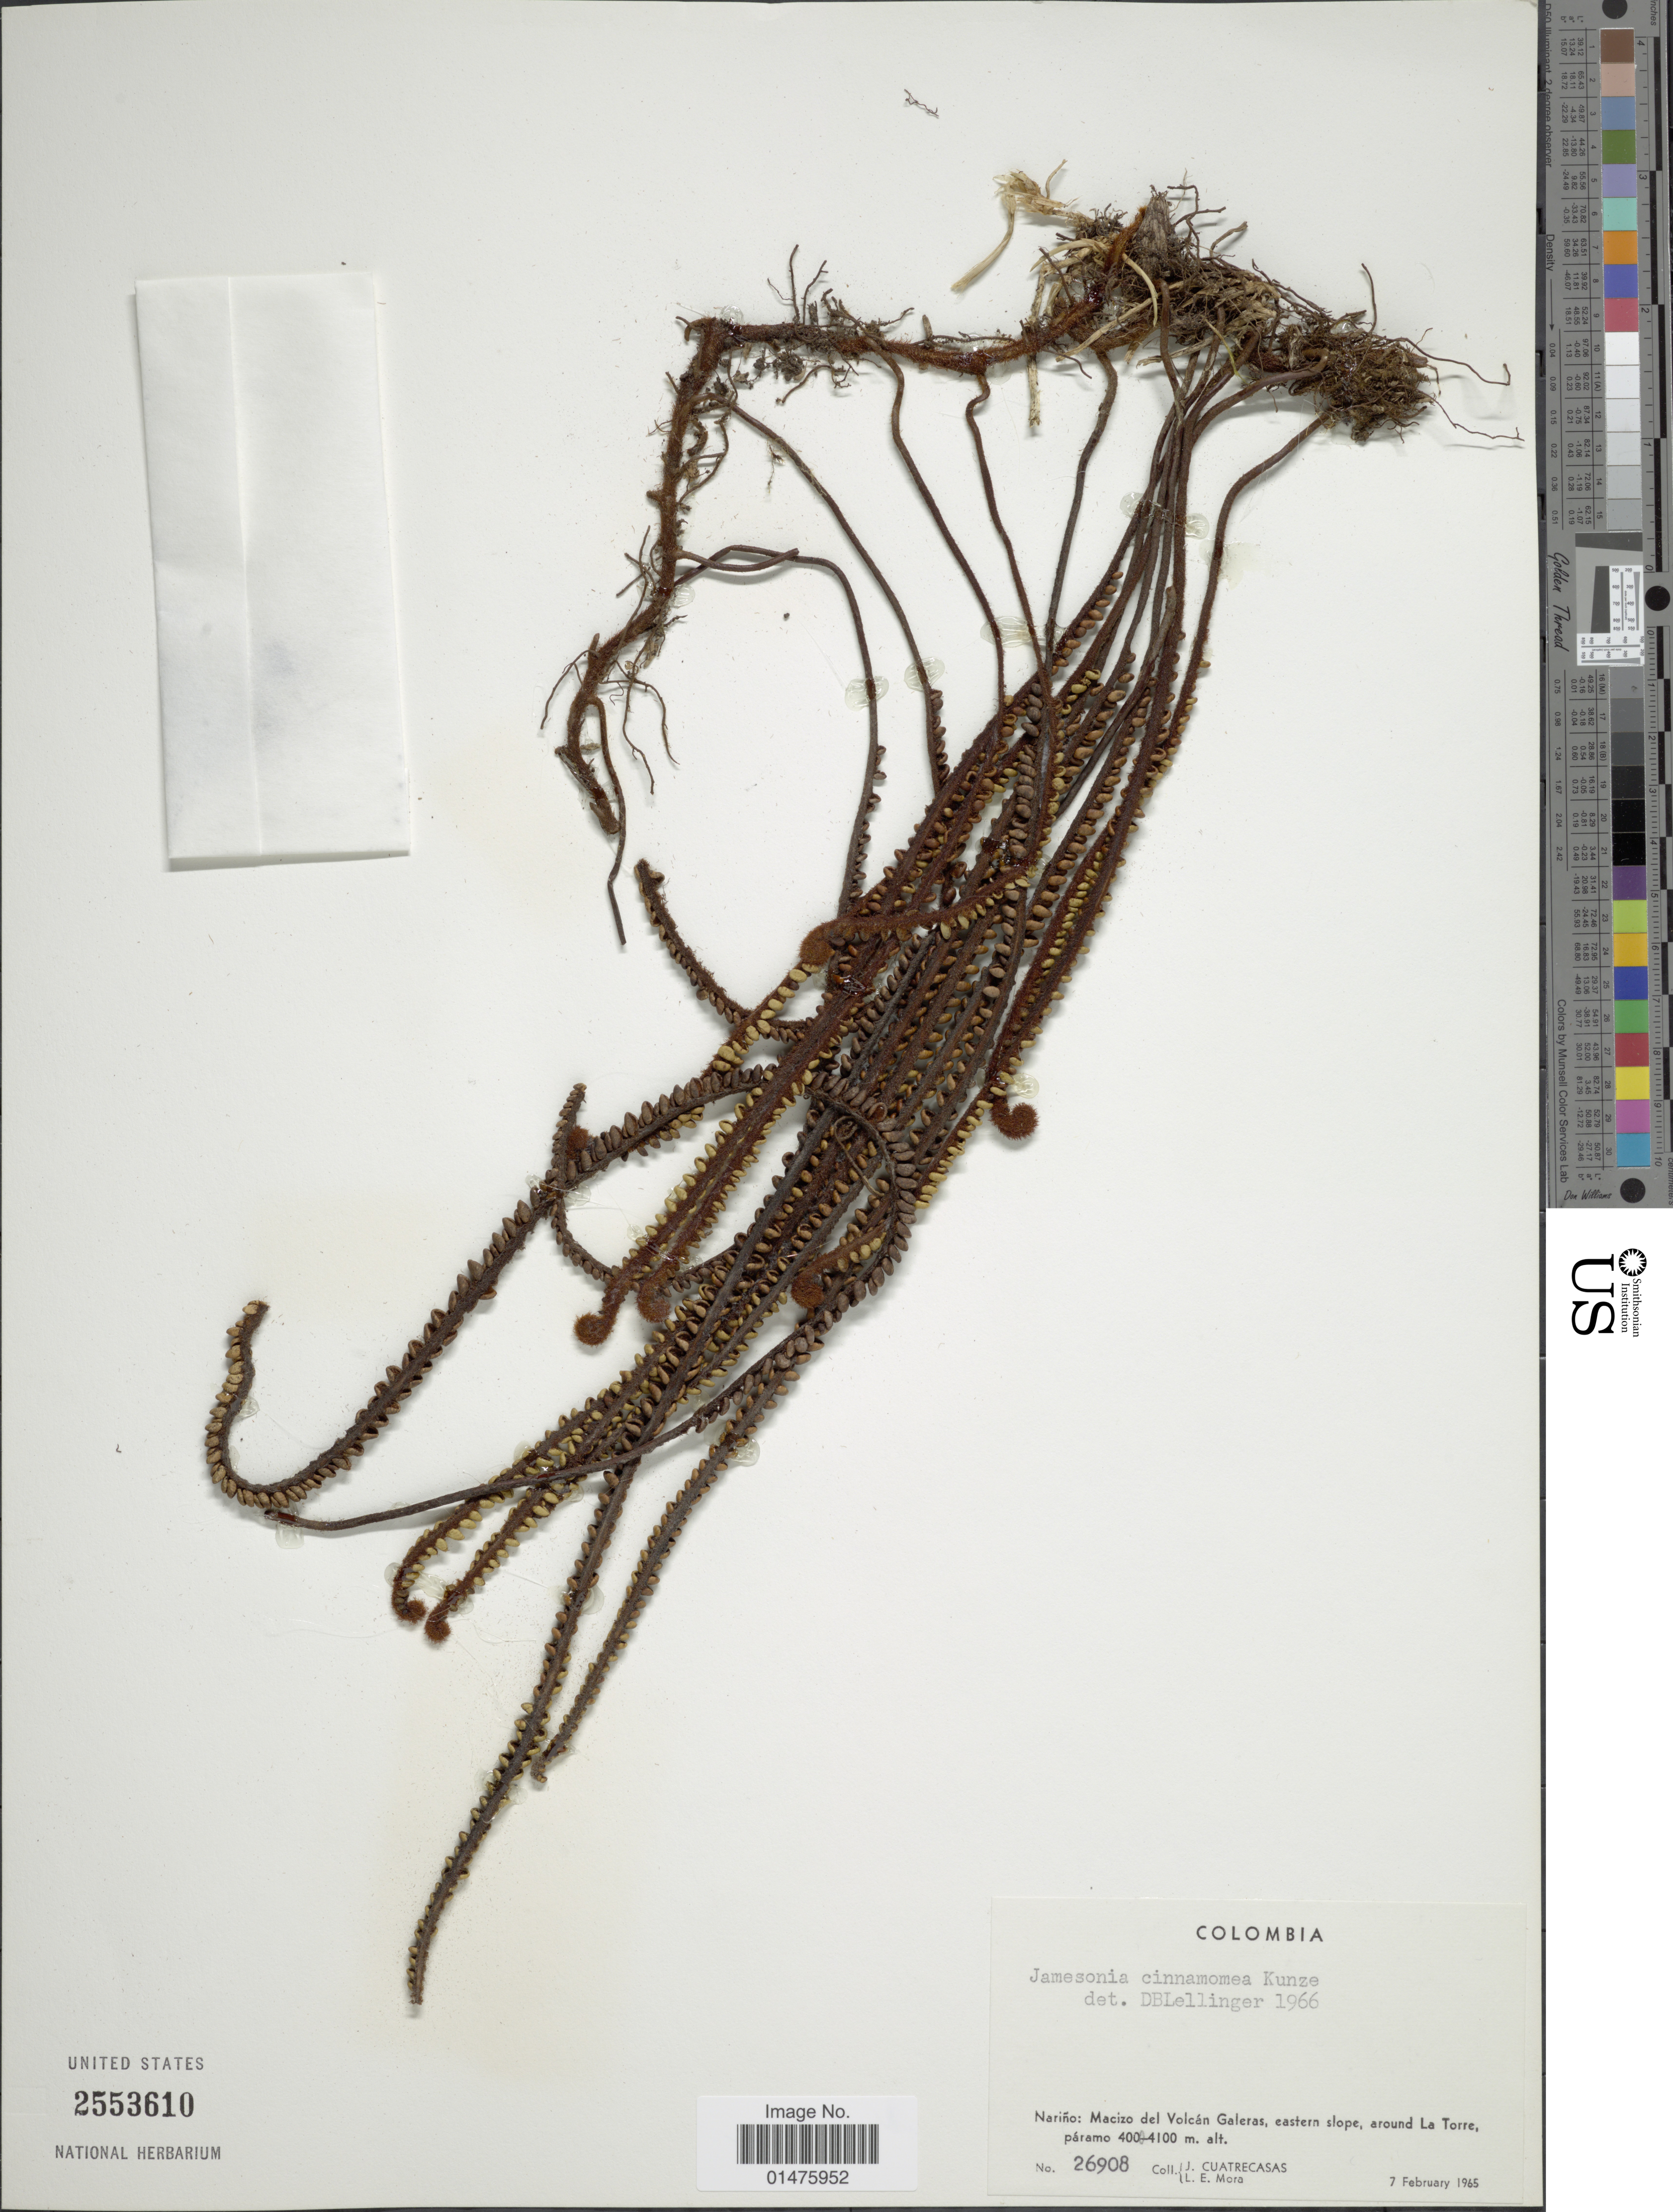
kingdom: Plantae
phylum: Tracheophyta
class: Polypodiopsida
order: Polypodiales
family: Pteridaceae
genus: Jamesonia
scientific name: Jamesonia cinnamomea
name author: Kunze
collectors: J. Cuatrecasas & L. Mora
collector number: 26908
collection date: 1965-02-07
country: Colombia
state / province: Nariño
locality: Macizo del Volcán Galeras, eastern slope, around La Torre, páramo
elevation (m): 4000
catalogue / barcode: US 2553610